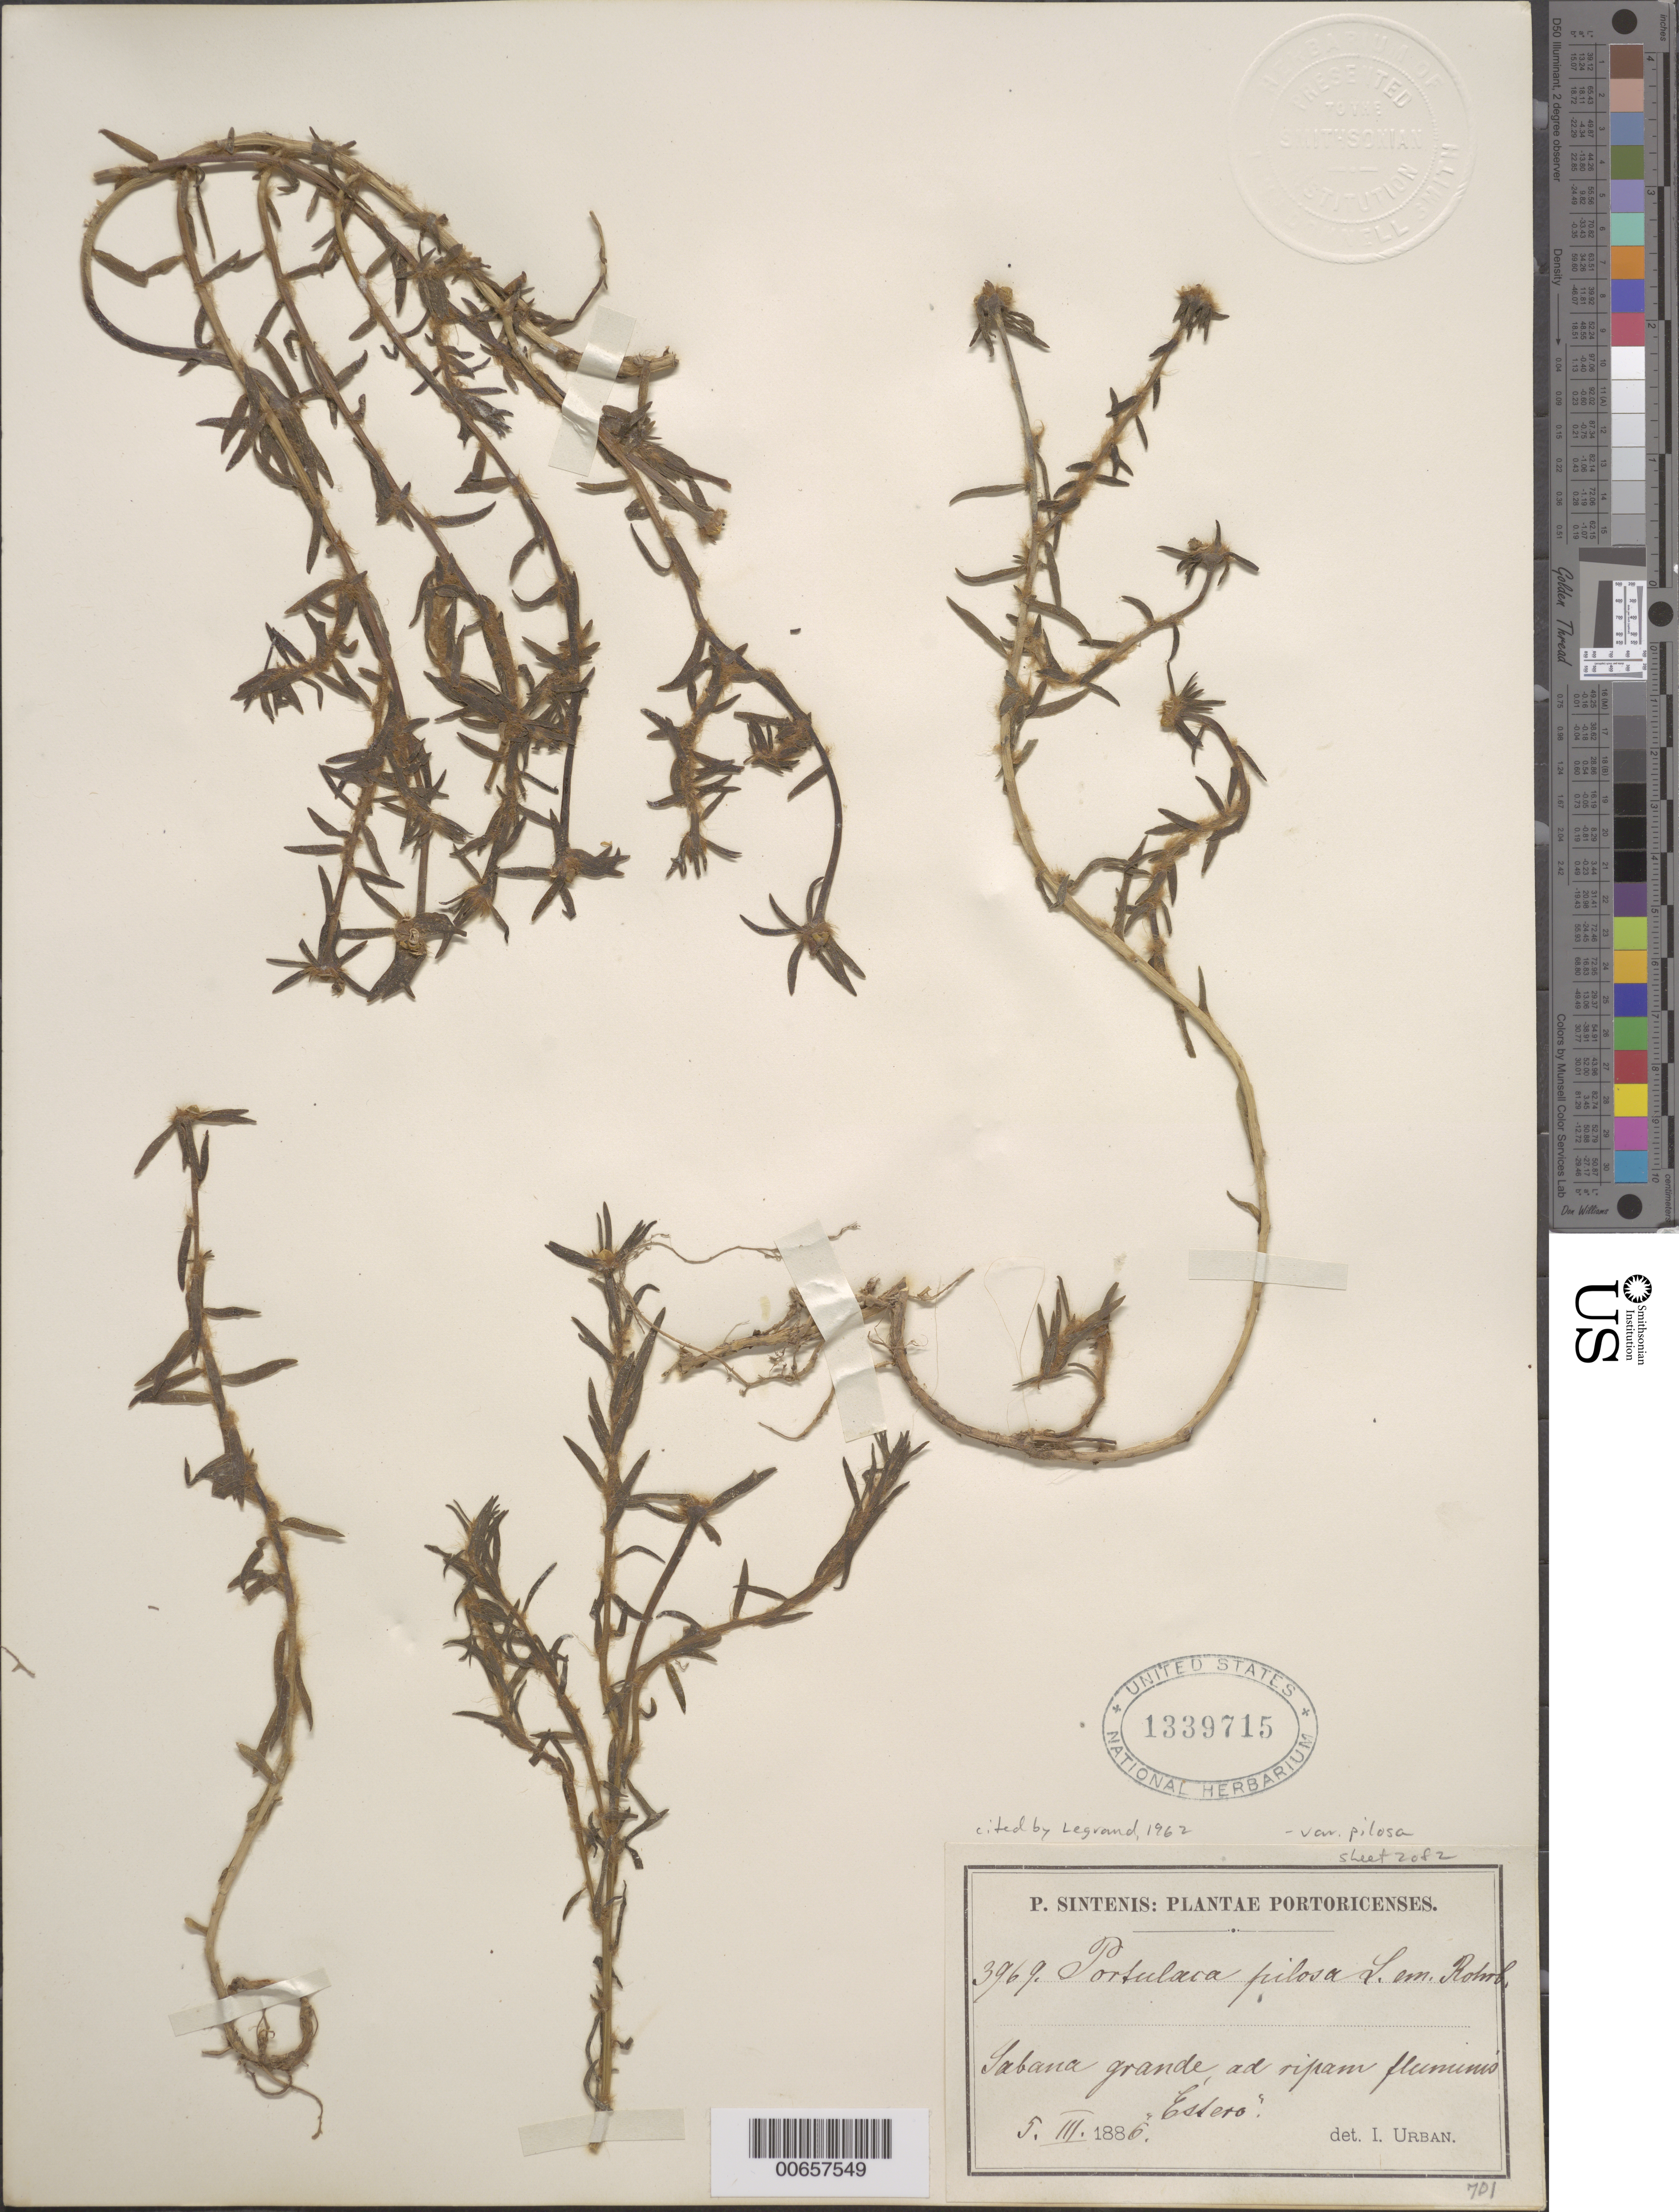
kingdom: Plantae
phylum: Tracheophyta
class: Magnoliopsida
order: Caryophyllales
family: Portulacaceae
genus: Portulaca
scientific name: Portulaca pilosa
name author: L.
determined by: Urban, Ignatz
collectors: P. Sintenis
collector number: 3969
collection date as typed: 05 Mar 1886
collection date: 1886-03-05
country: Puerto Rico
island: Greater Antilles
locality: Sabana grande ad ripam fluminis Estero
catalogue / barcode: US 1339715